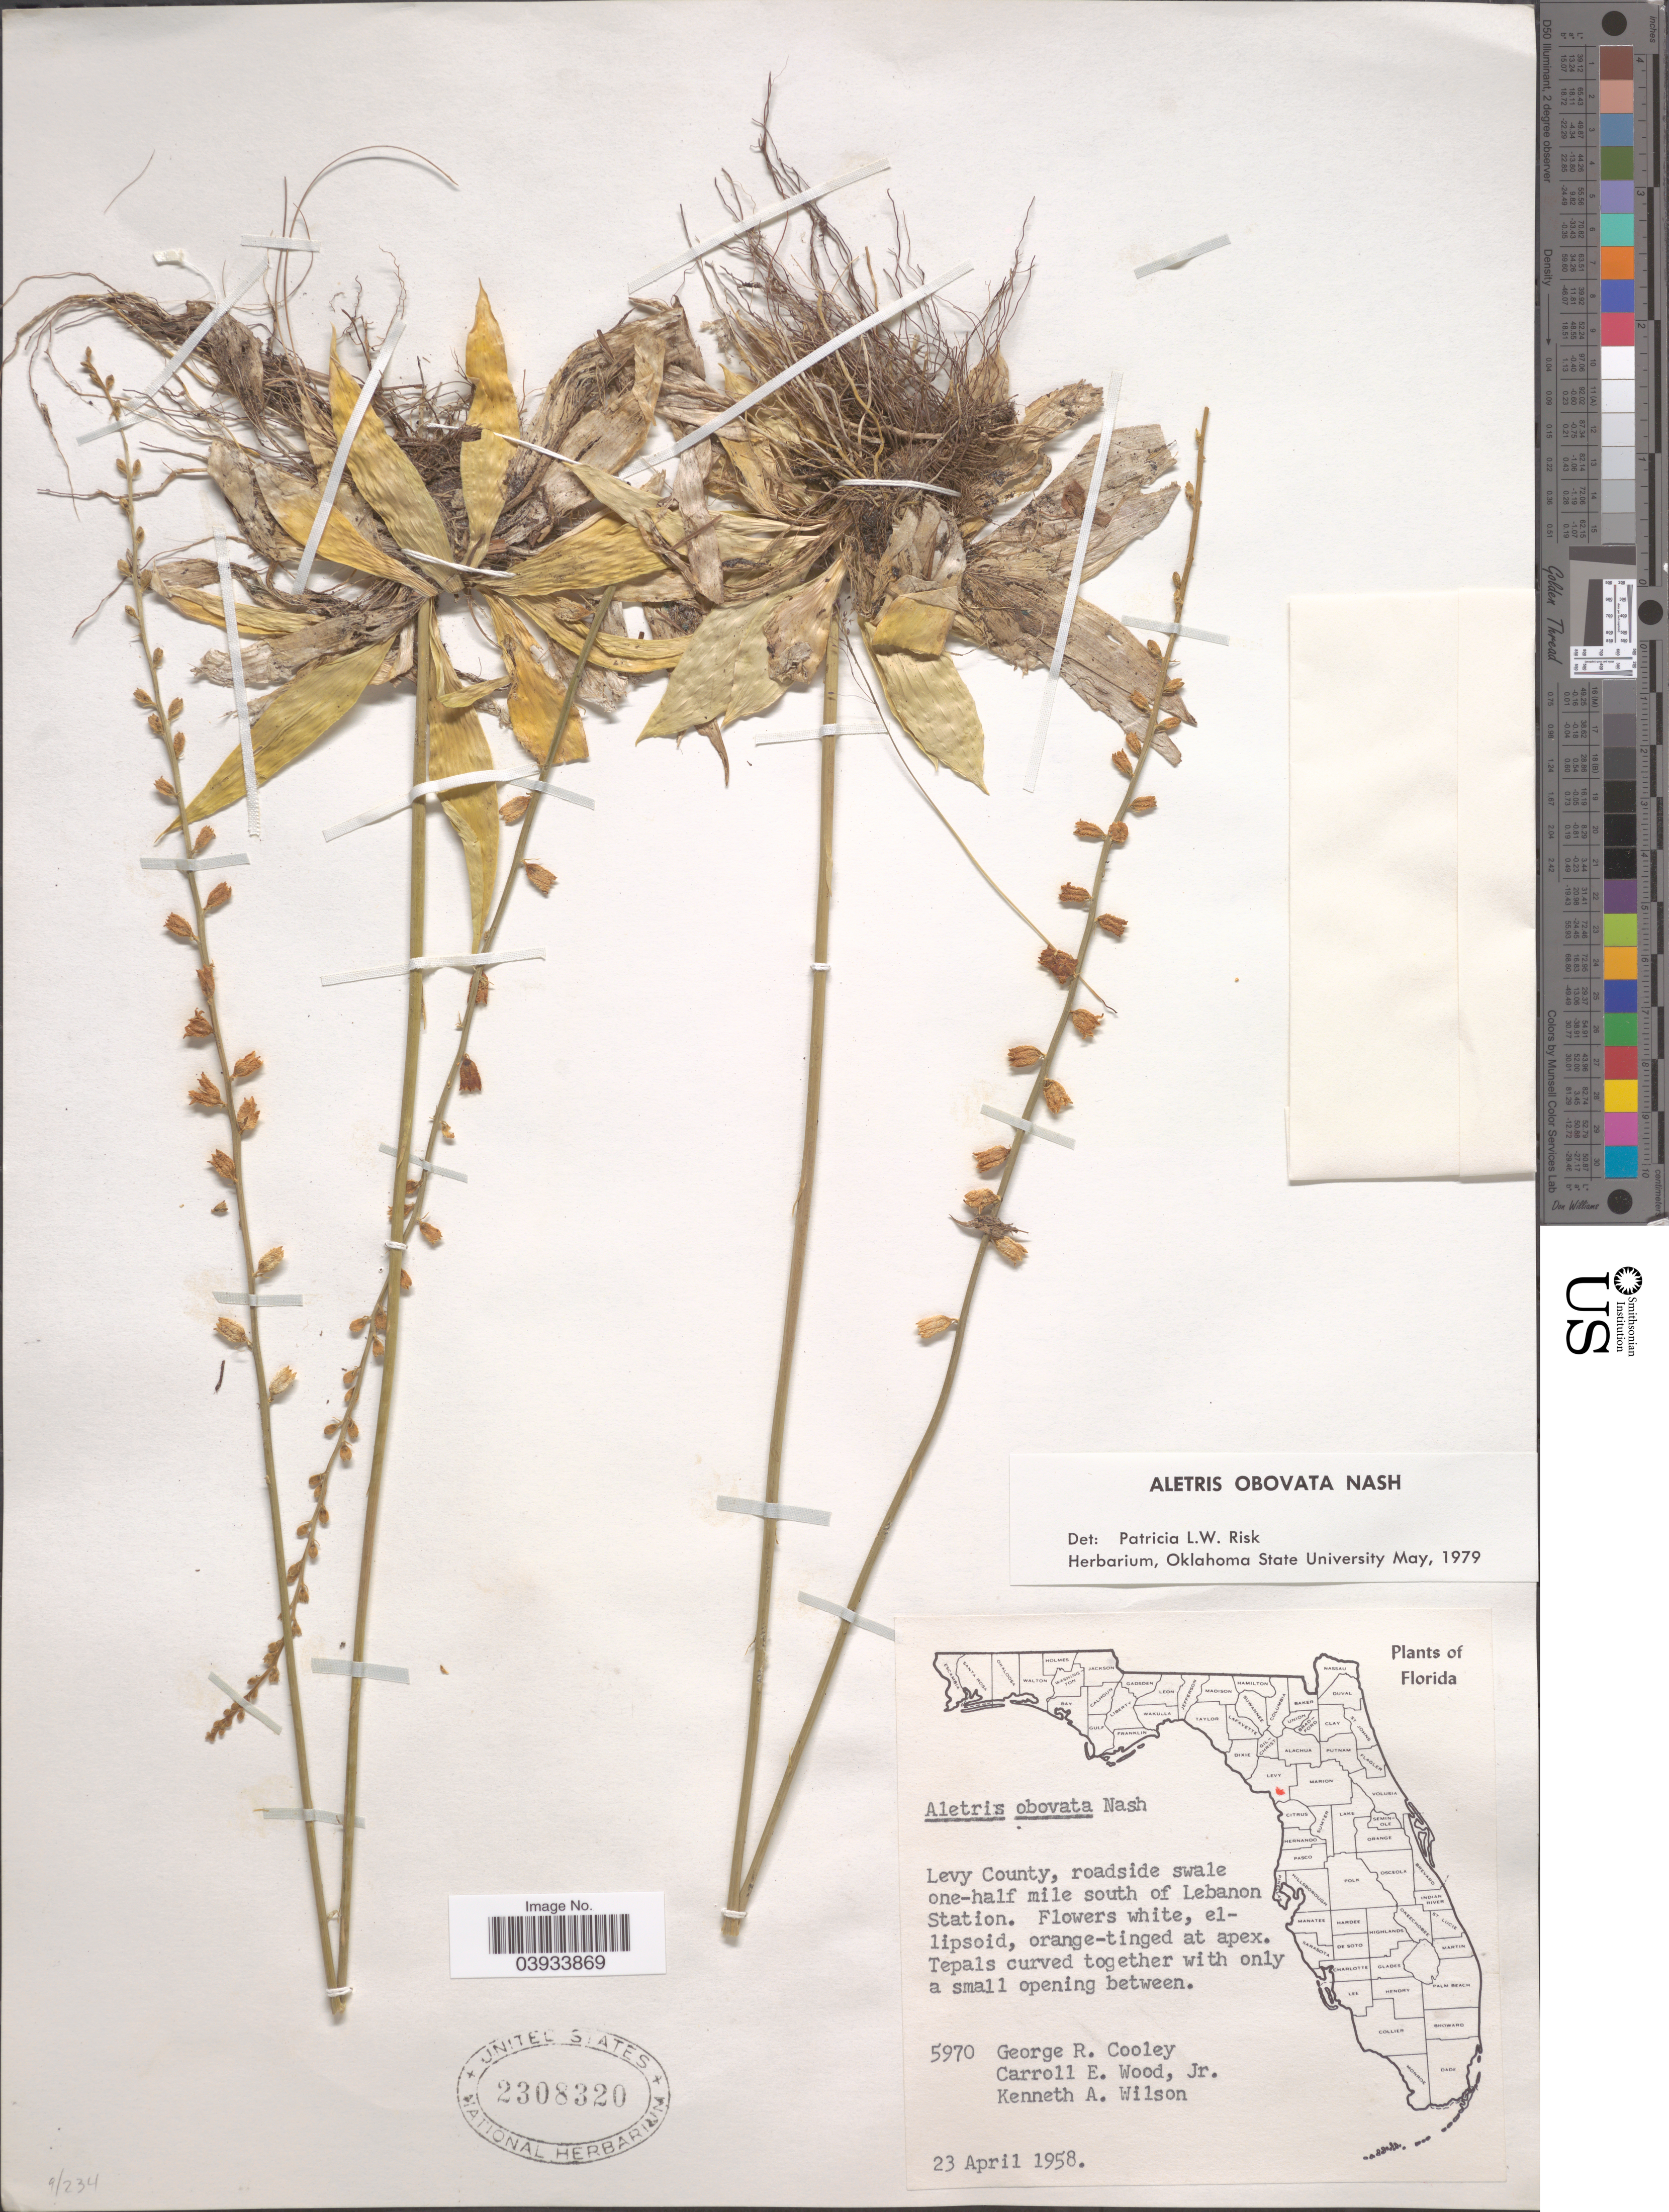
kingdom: Plantae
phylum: Tracheophyta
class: Liliopsida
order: Dioscoreales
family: Nartheciaceae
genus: Aletris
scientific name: Aletris obovata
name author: Nash ex Small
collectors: G. R. Cooley, C. Wood & K. A. Wilson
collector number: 5970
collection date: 1958-04-23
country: United States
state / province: Florida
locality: Levy County, roadside swale one-half mile south of Lebanon Station.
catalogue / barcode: US 2308320